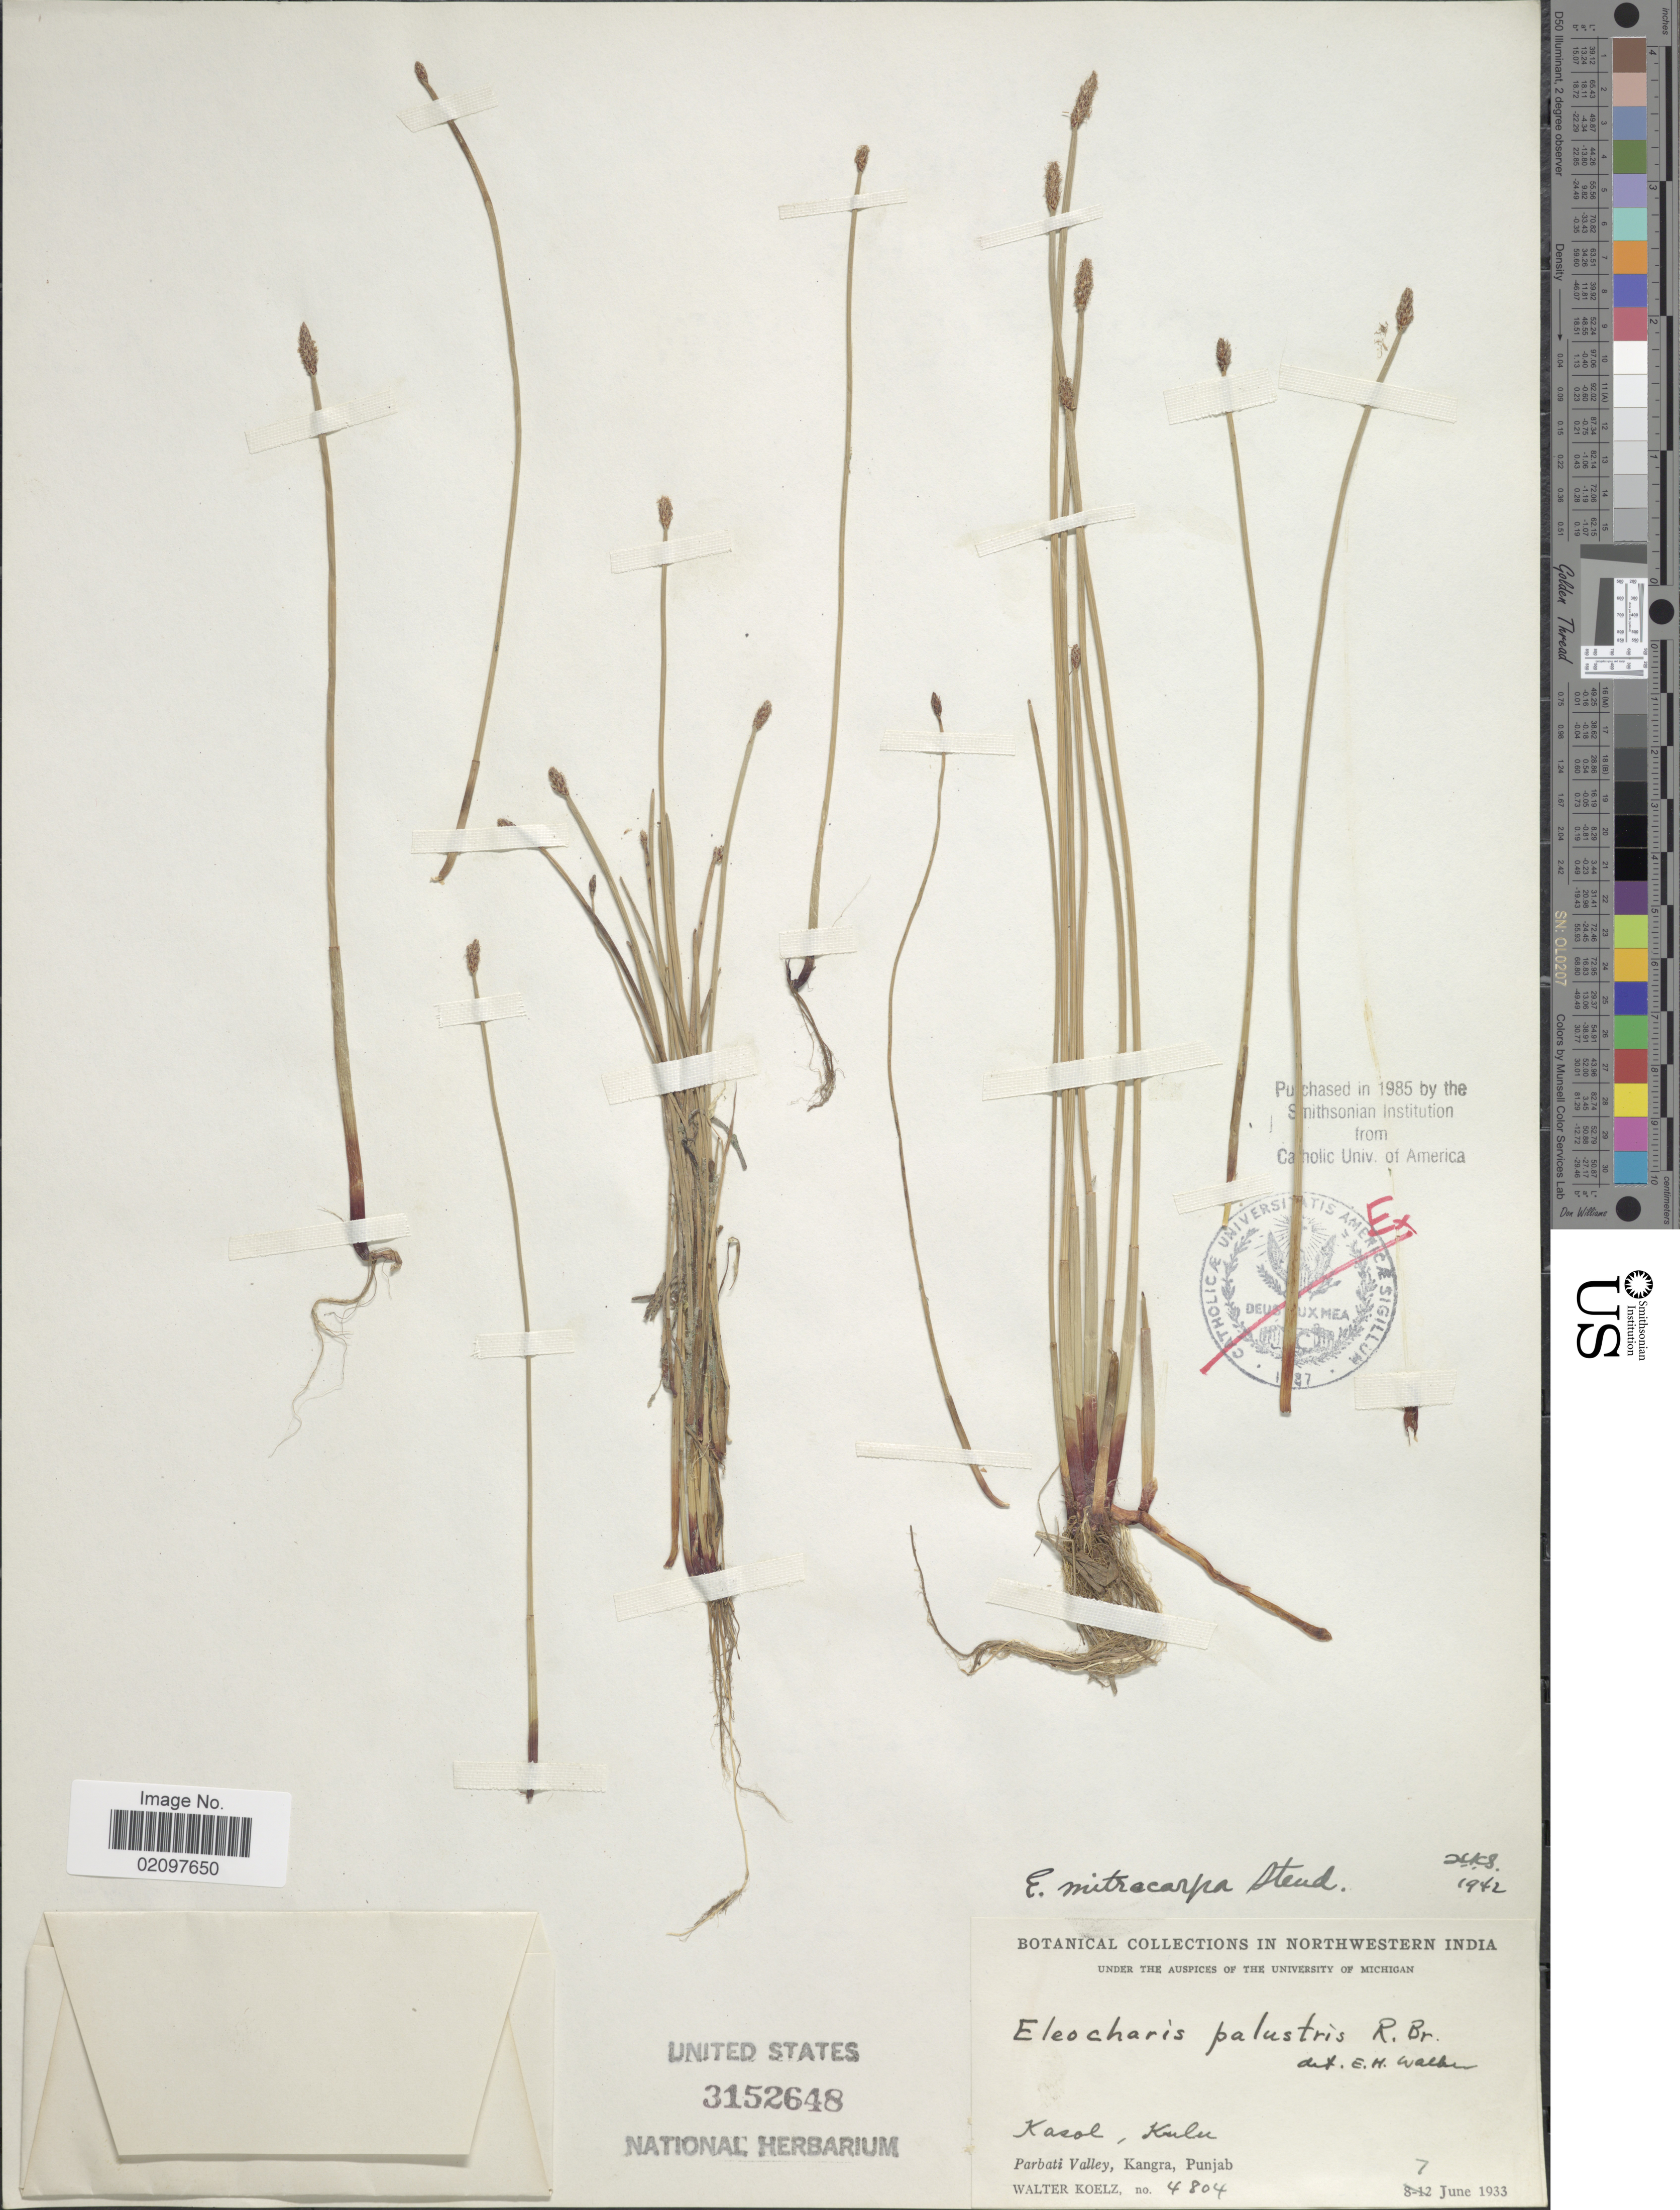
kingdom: Plantae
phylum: Tracheophyta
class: Liliopsida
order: Poales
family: Cyperaceae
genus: Eleocharis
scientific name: Eleocharis mitracarpa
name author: Steud.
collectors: W. N. Koelz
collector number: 4804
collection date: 1933-06-07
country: India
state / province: Punjab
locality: In Northwestern India, Kasol, Kulu, Parbati Valley, Kangra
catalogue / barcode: US 3152648